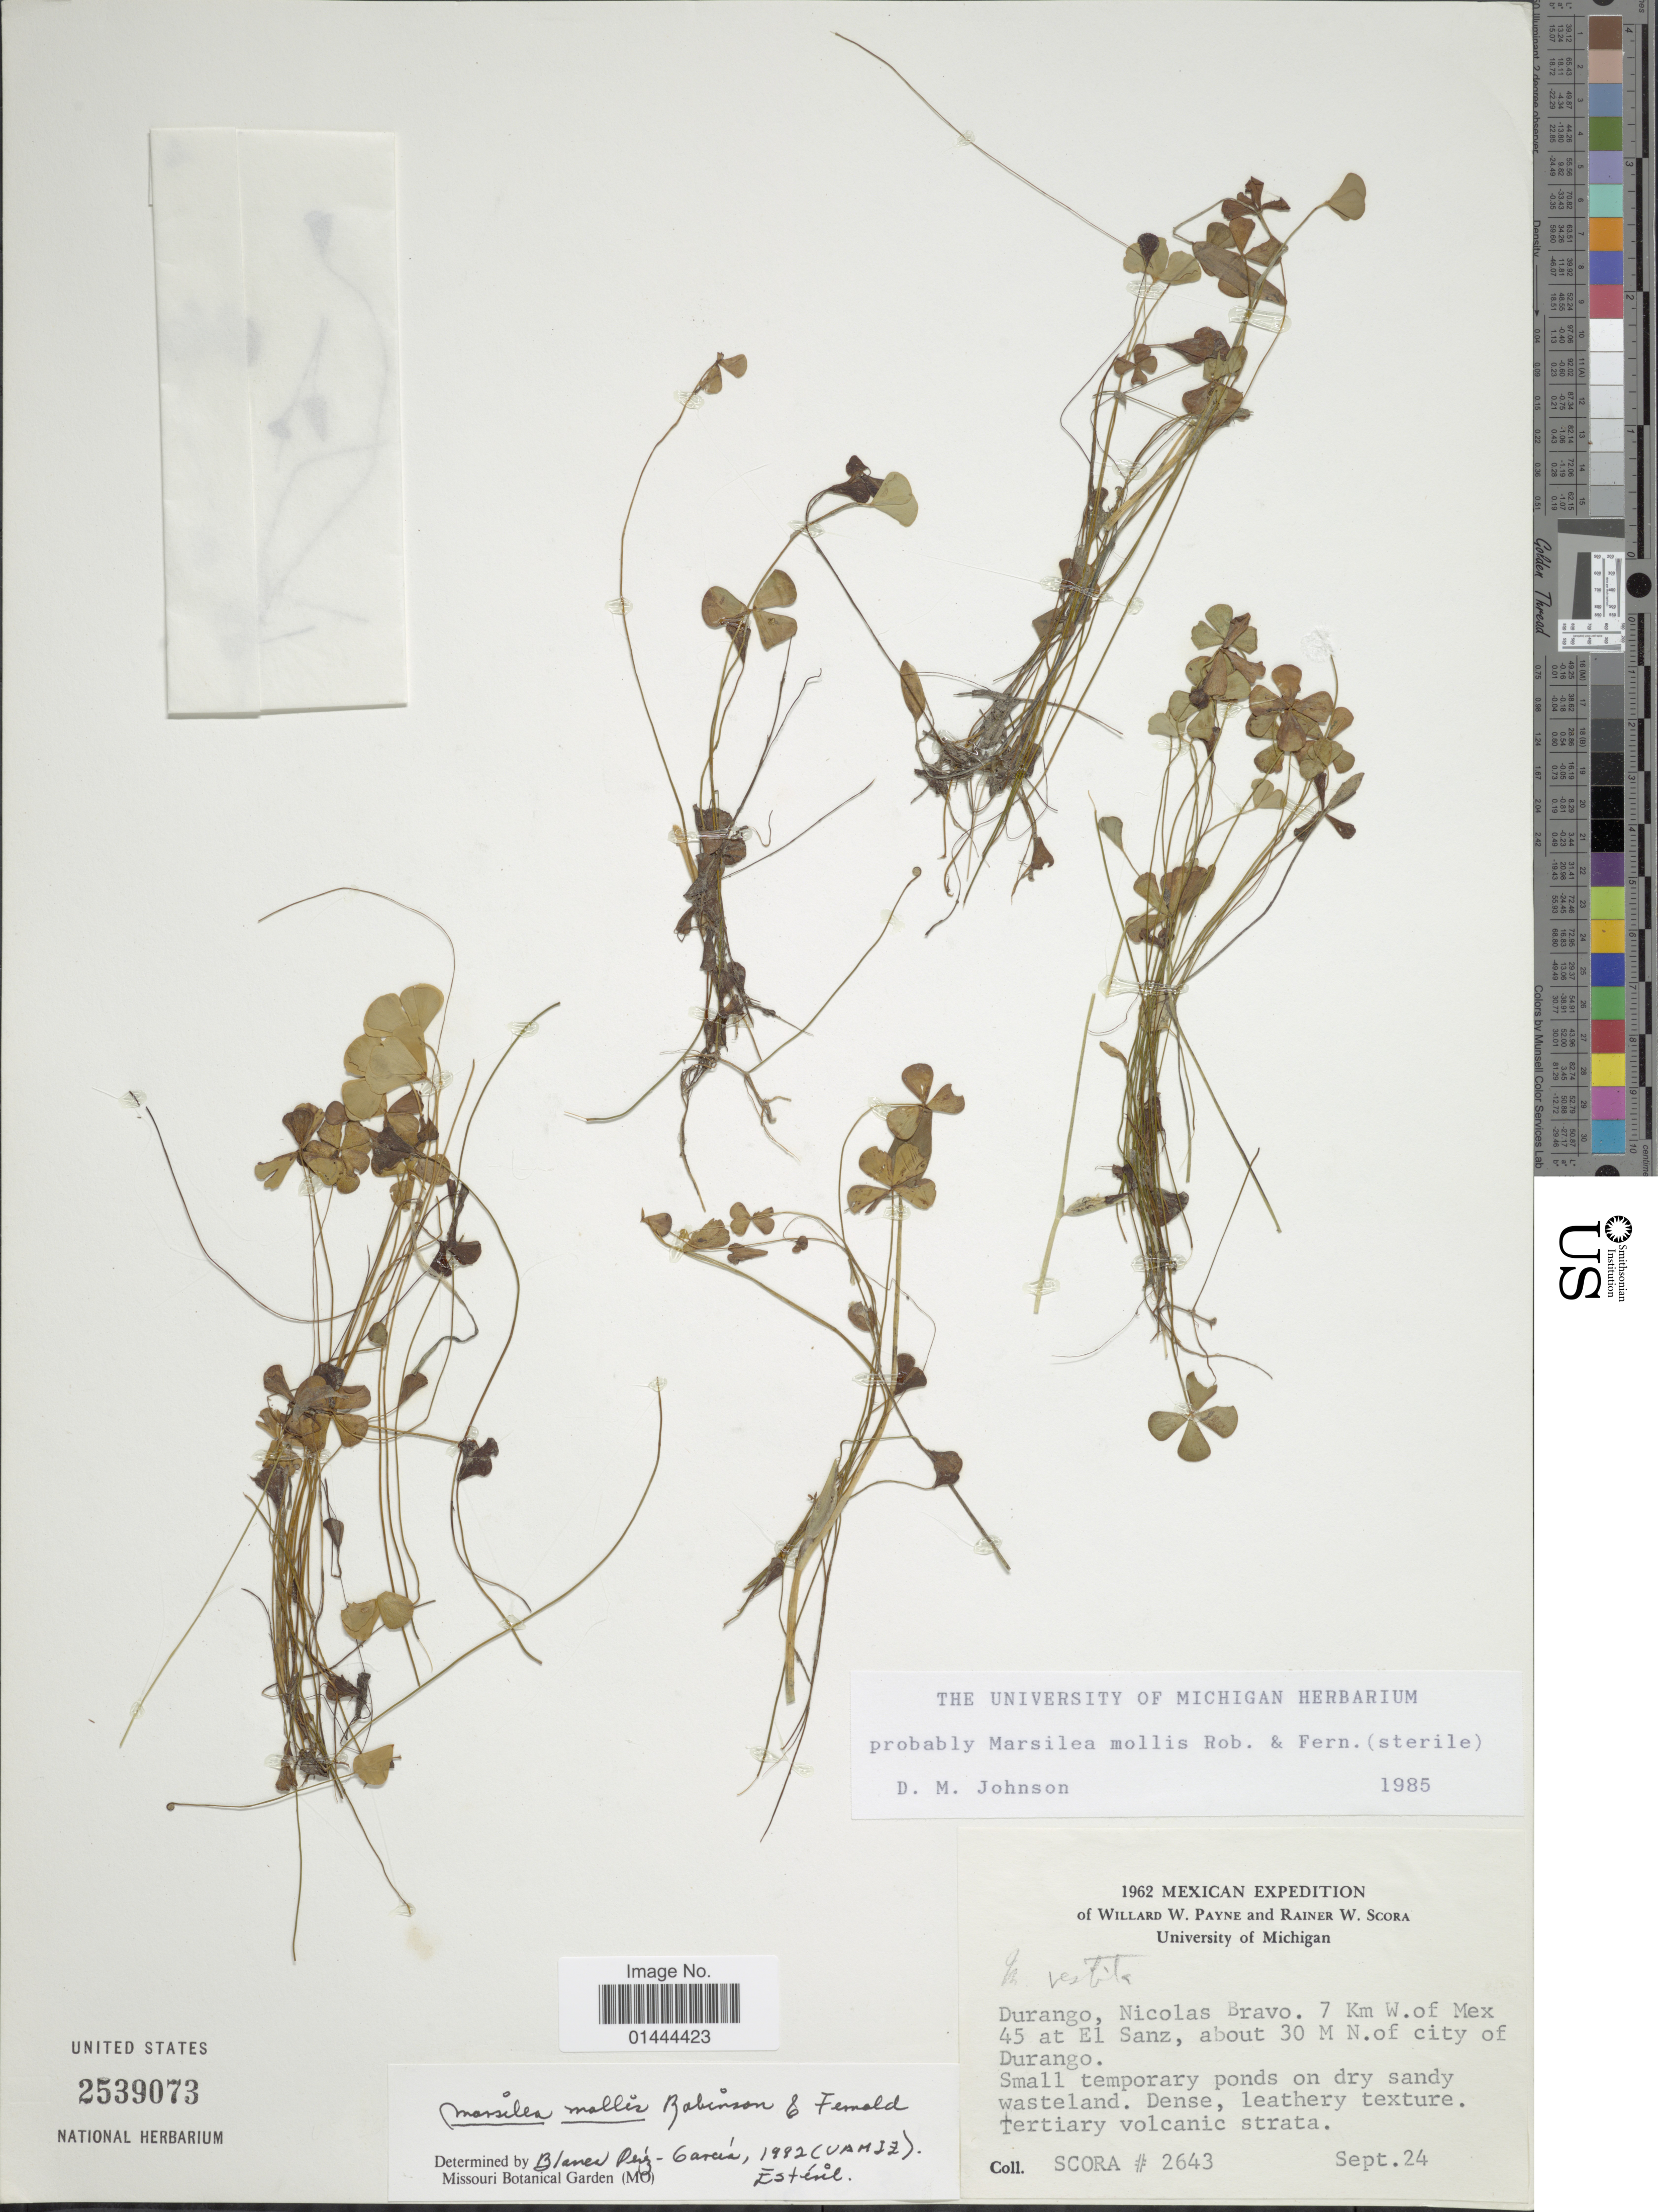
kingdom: Plantae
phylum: Tracheophyta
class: Polypodiopsida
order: Salviniales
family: Marsileaceae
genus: Marsilea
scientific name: Marsilea mollis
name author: B.L. Rob. & Fernald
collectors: R. Scora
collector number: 2643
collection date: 1962-09-24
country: Mexico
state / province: Durango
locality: Nicolas Bravo, 7 km W. of Mex 45 at El Sanz, about 30 M N. of city of Durango, small temporary ponds on dry sandy wasteland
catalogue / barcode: US 2539073